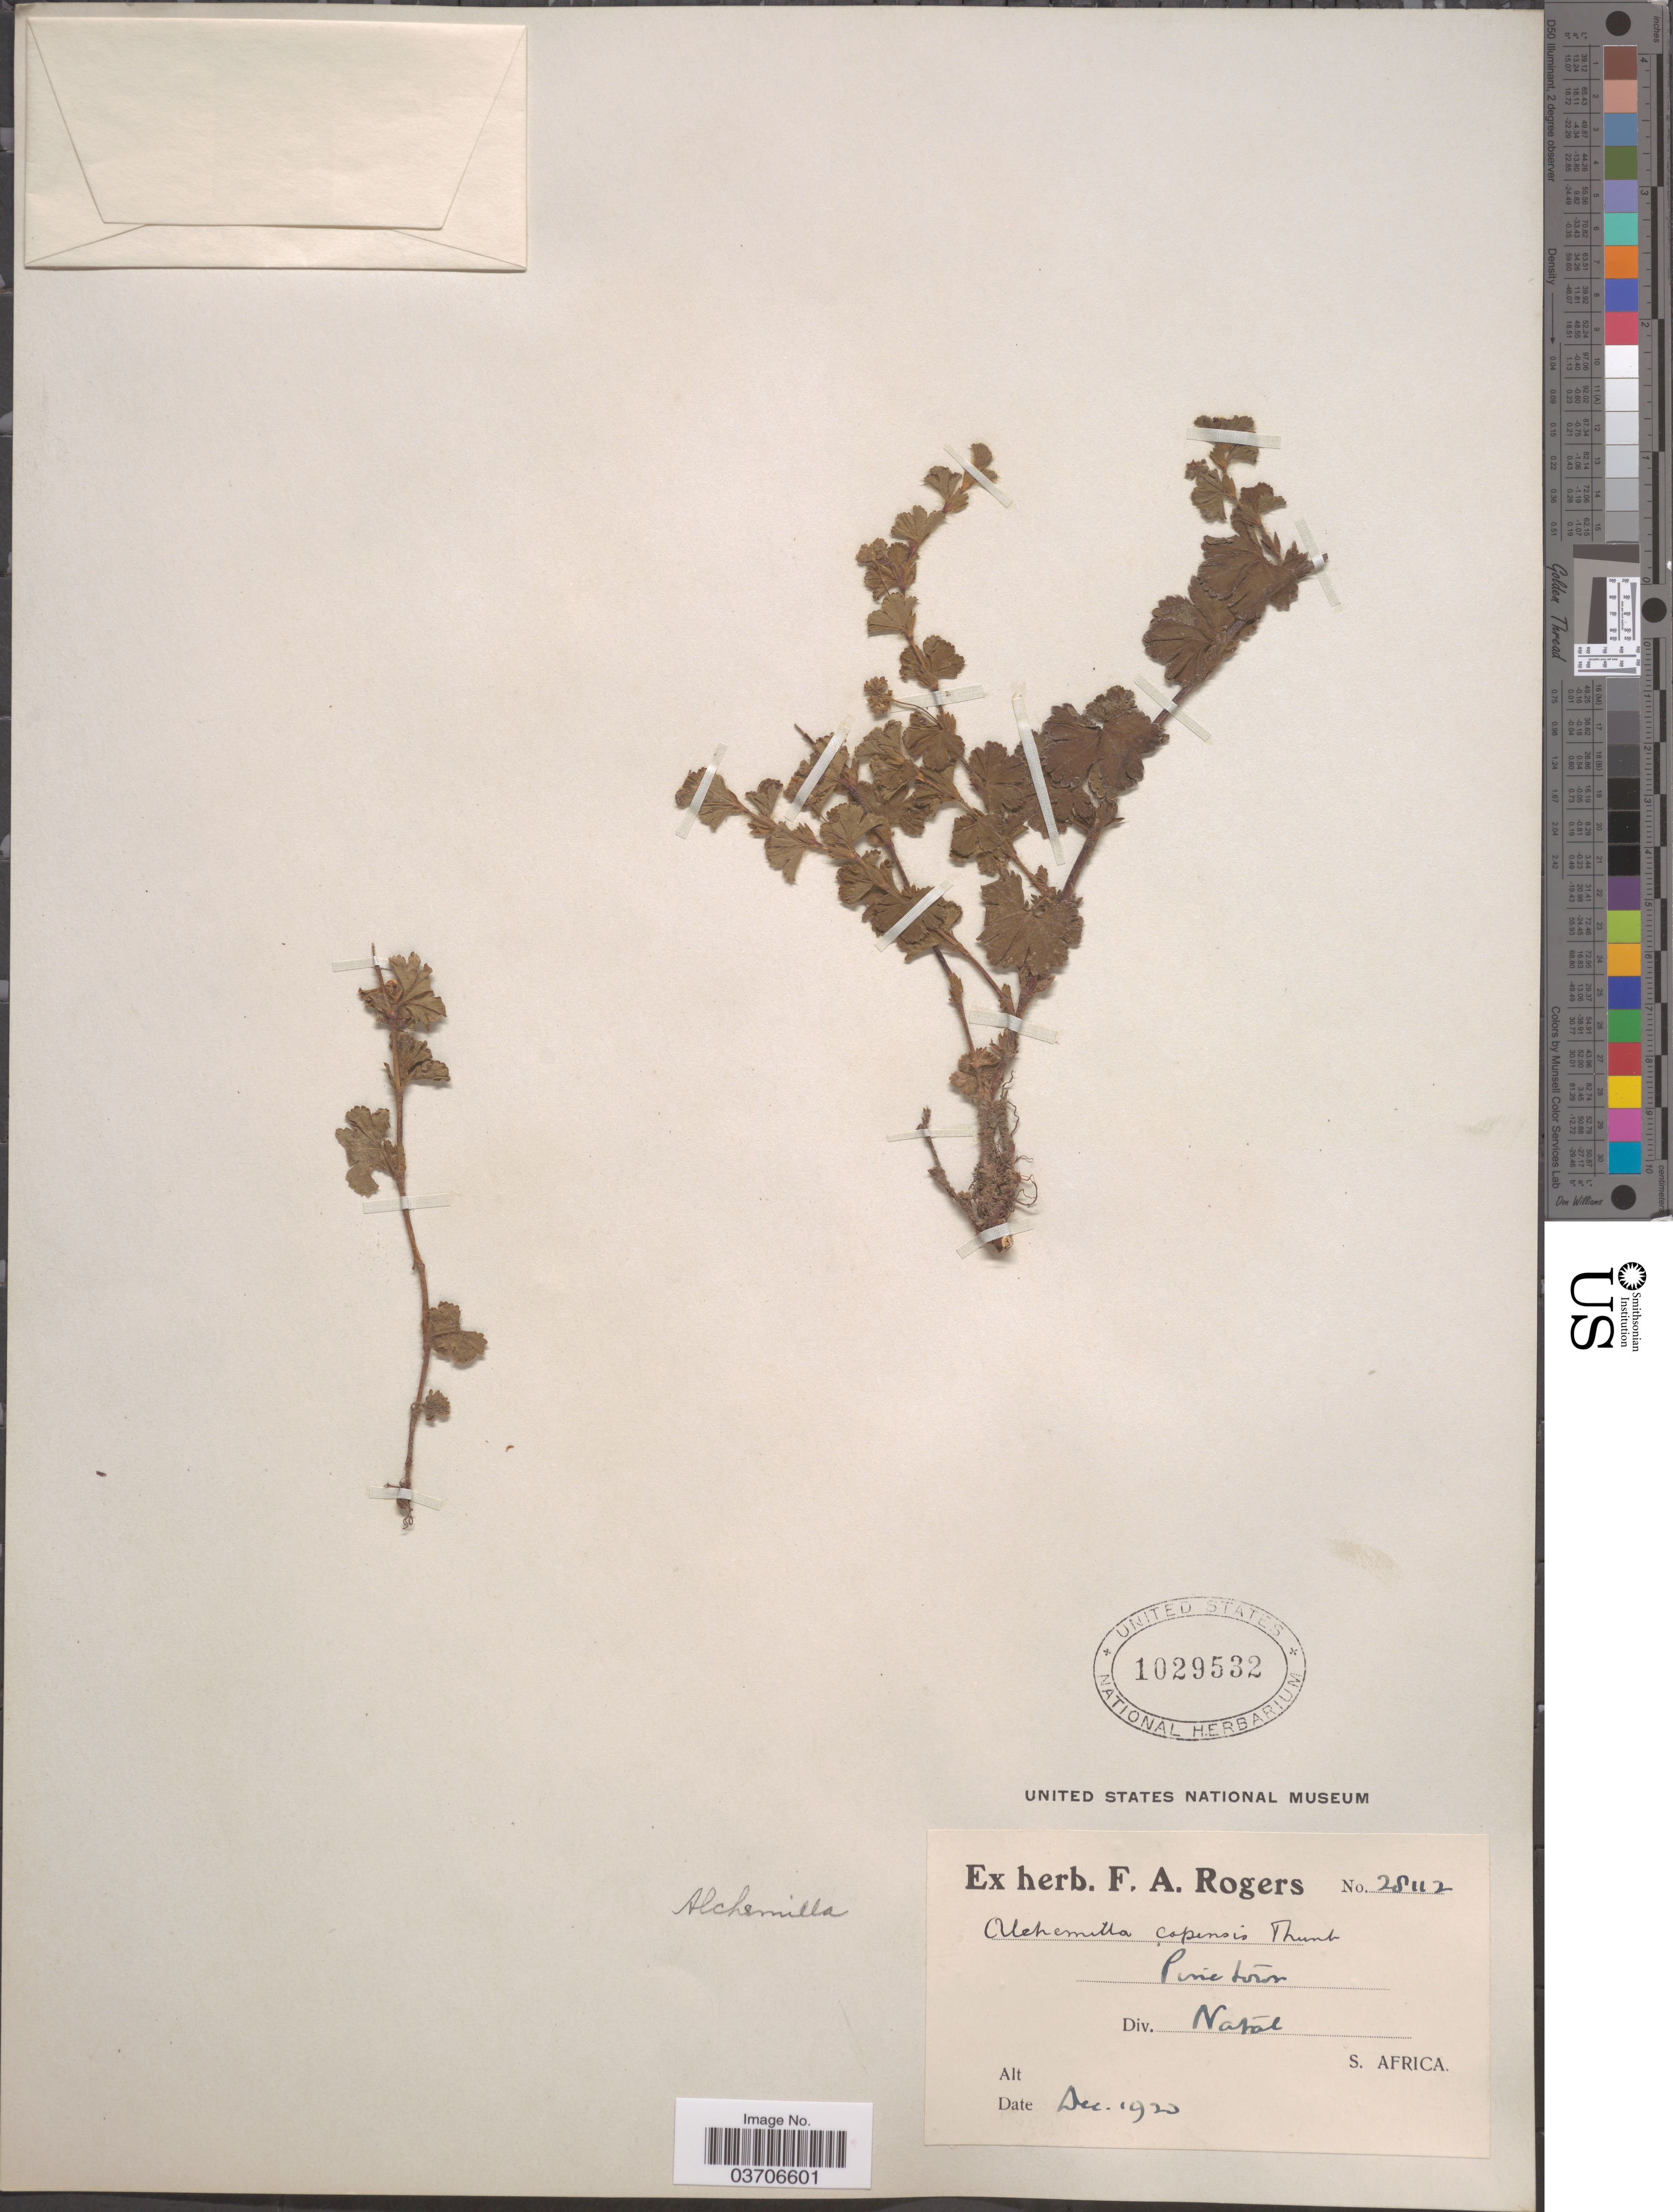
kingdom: Plantae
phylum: Tracheophyta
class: Magnoliopsida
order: Rosales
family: Rosaceae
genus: Alchemilla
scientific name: Alchemilla capensis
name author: Thunb.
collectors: ex herb. F. A. Rogers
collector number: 28112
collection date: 1920-12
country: South Africa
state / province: KwaZulu-Natal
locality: Pine town. Div. Natal.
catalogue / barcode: US 1029532